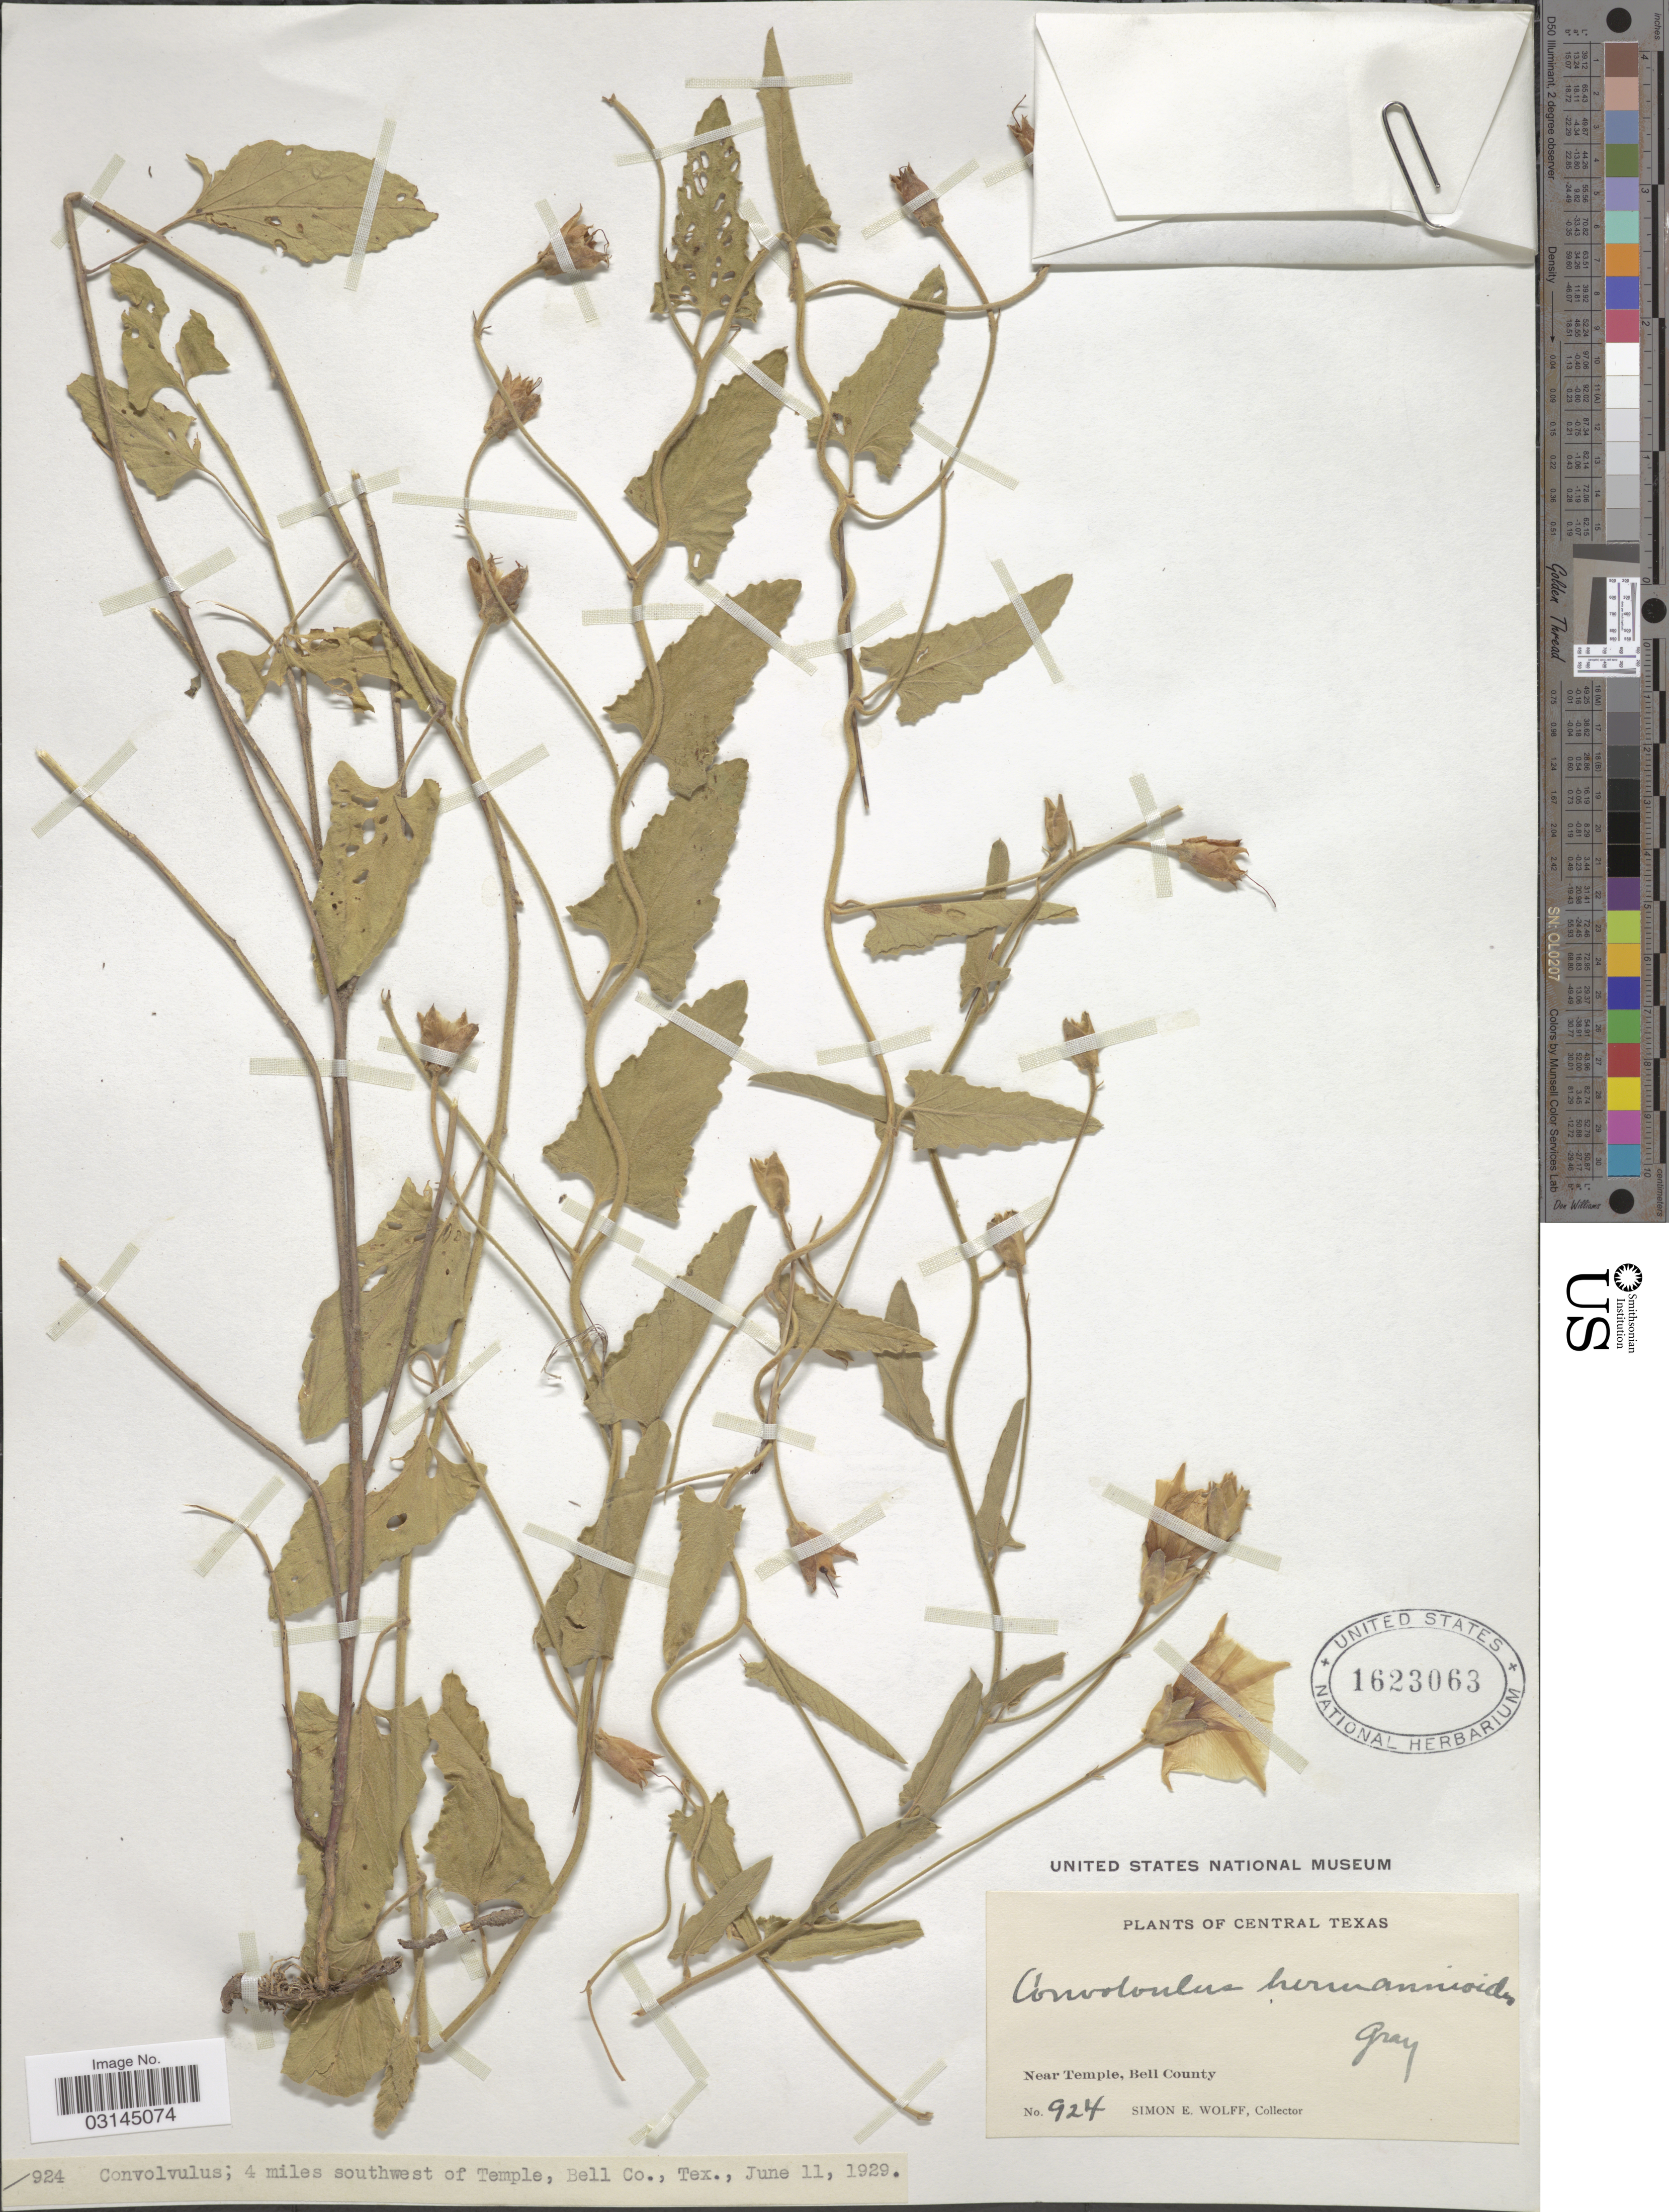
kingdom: Plantae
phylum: Tracheophyta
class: Magnoliopsida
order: Solanales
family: Convolvulaceae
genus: Convolvulus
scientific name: Convolvulus hermannioides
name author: A. Gray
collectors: S. E. Wolff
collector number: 924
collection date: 1929-06-11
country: United States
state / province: Texas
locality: Central Texas. Near Temple, Bell County. 4 miles southwest of Temple.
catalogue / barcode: US 1623063